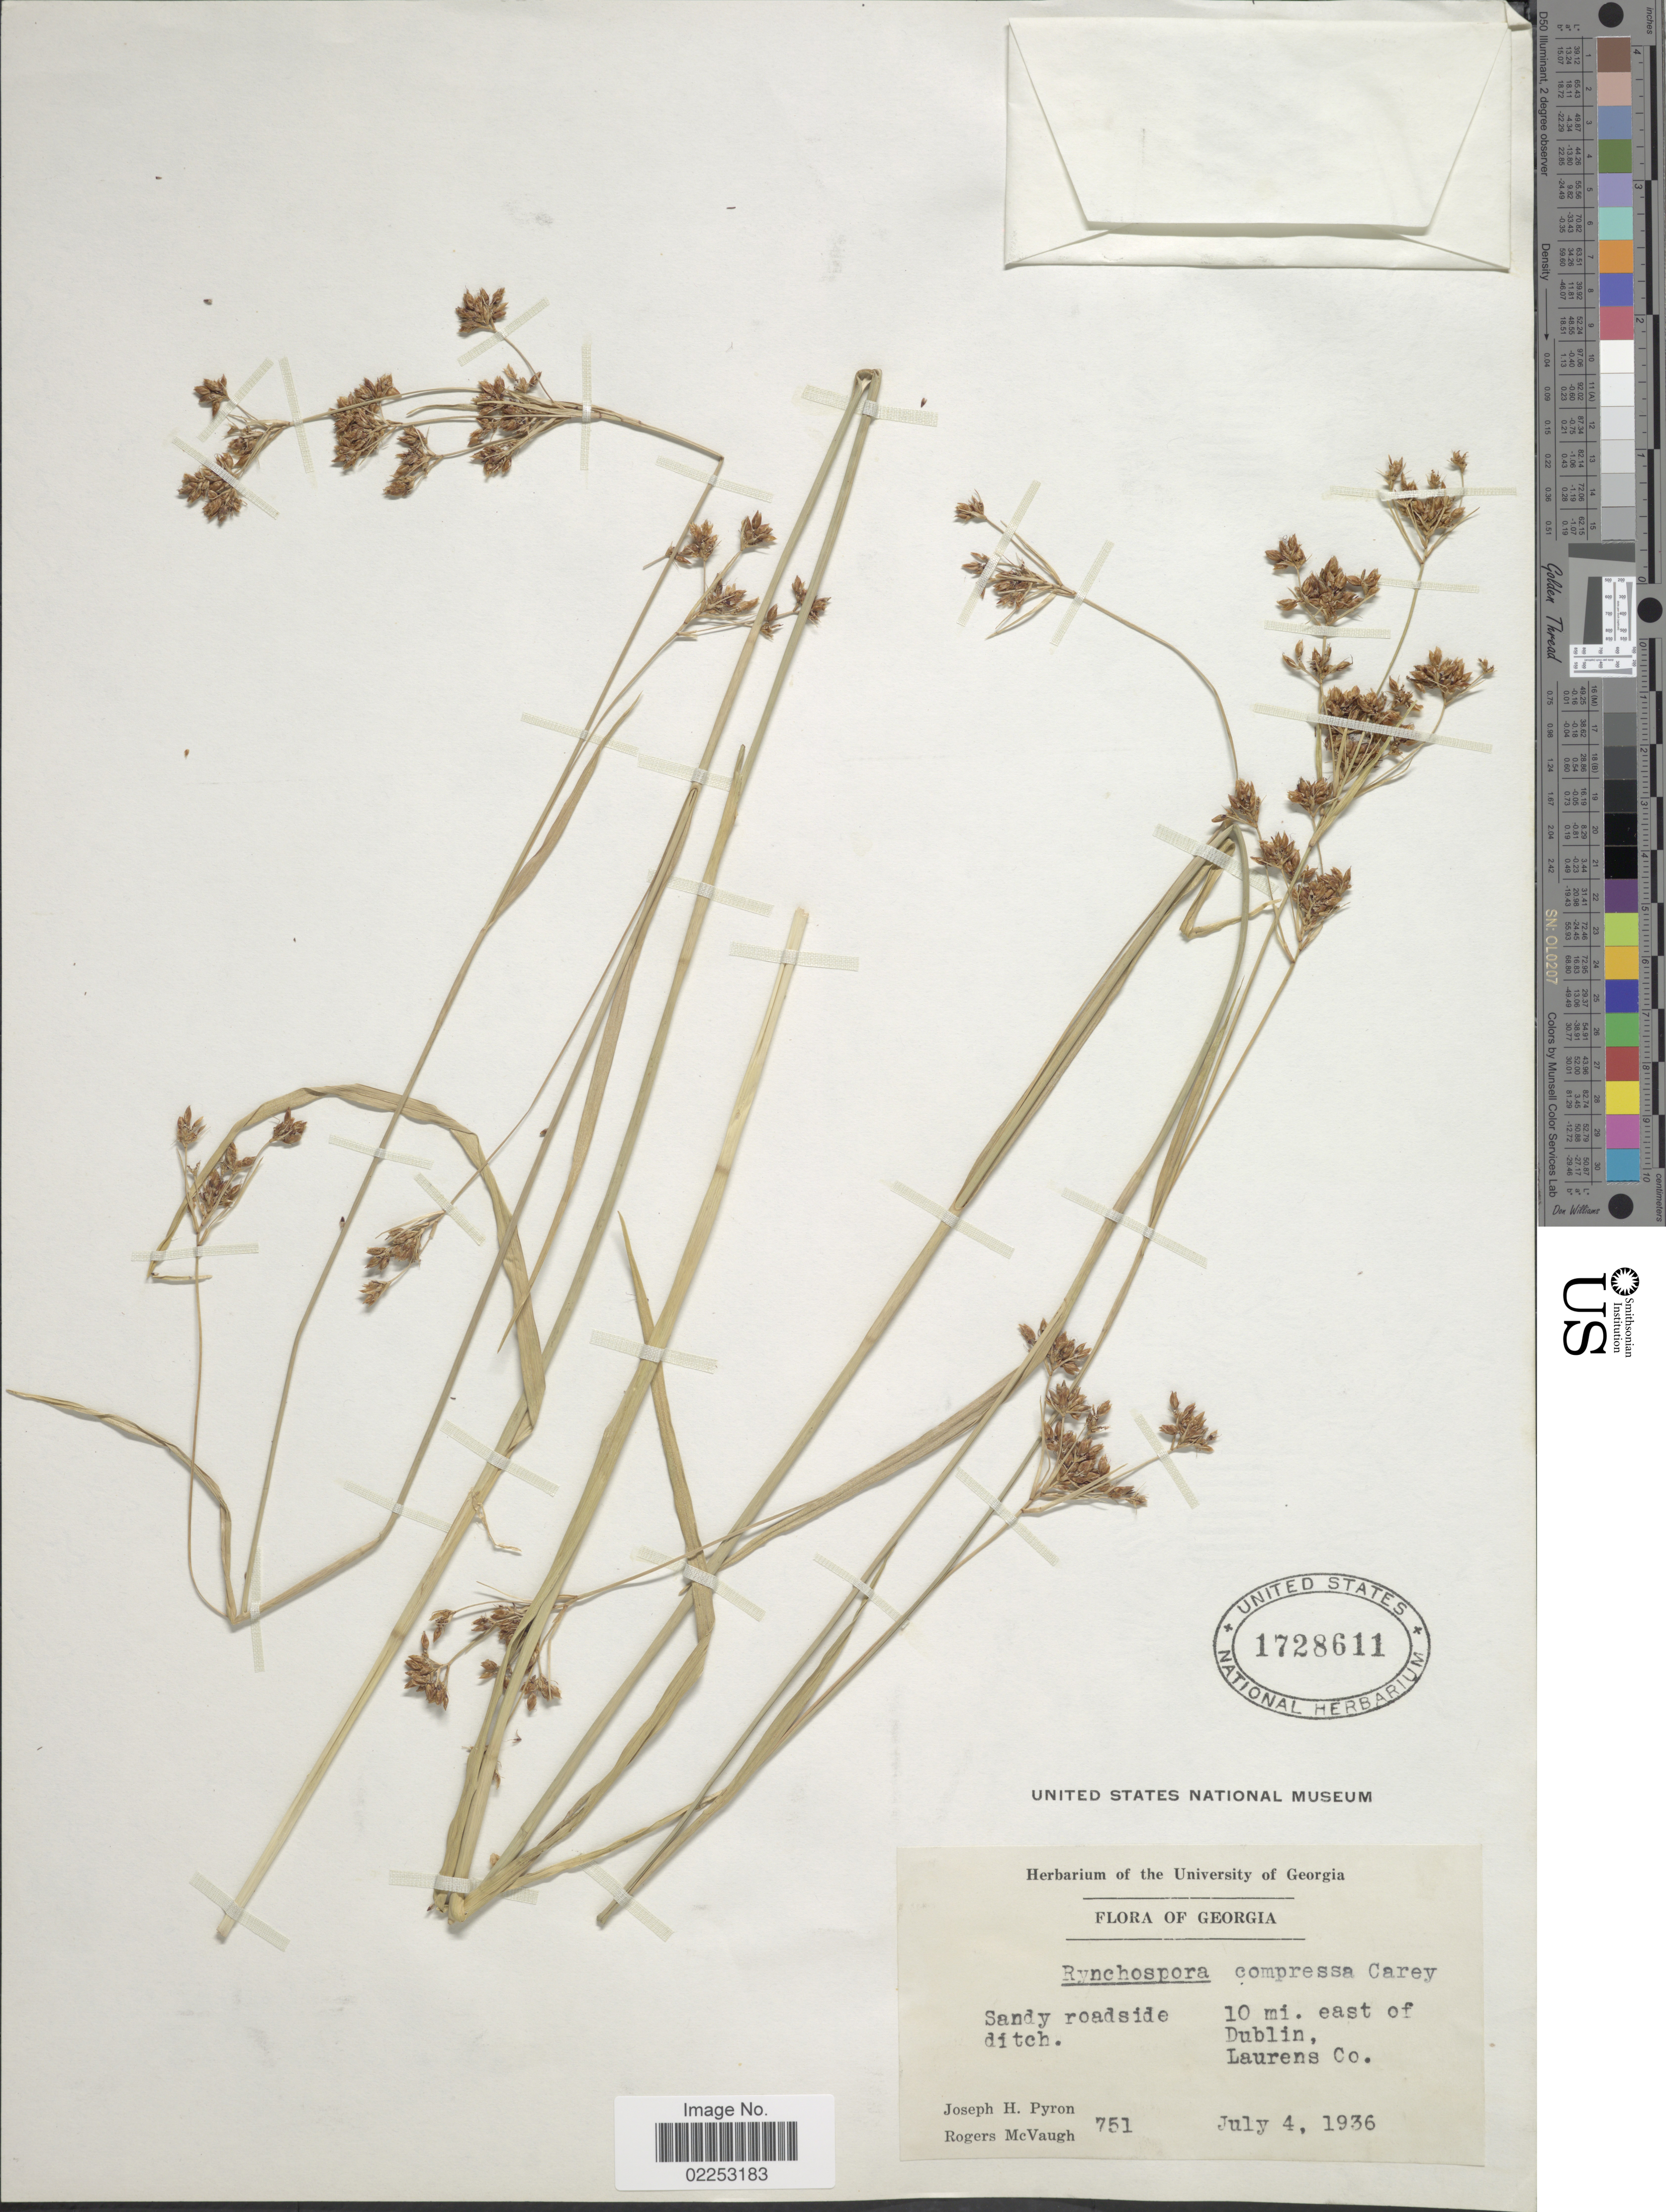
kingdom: Plantae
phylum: Tracheophyta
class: Liliopsida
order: Poales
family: Cyperaceae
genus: Rhynchospora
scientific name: Rhynchospora compressa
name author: J. Carey ex Chapm.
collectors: J. H. Pyron & R. McVaugh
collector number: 751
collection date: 1936-07-04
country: United States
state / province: Georgia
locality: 10 mi. east of Dublin, Laurence Co.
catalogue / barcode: US 1728611